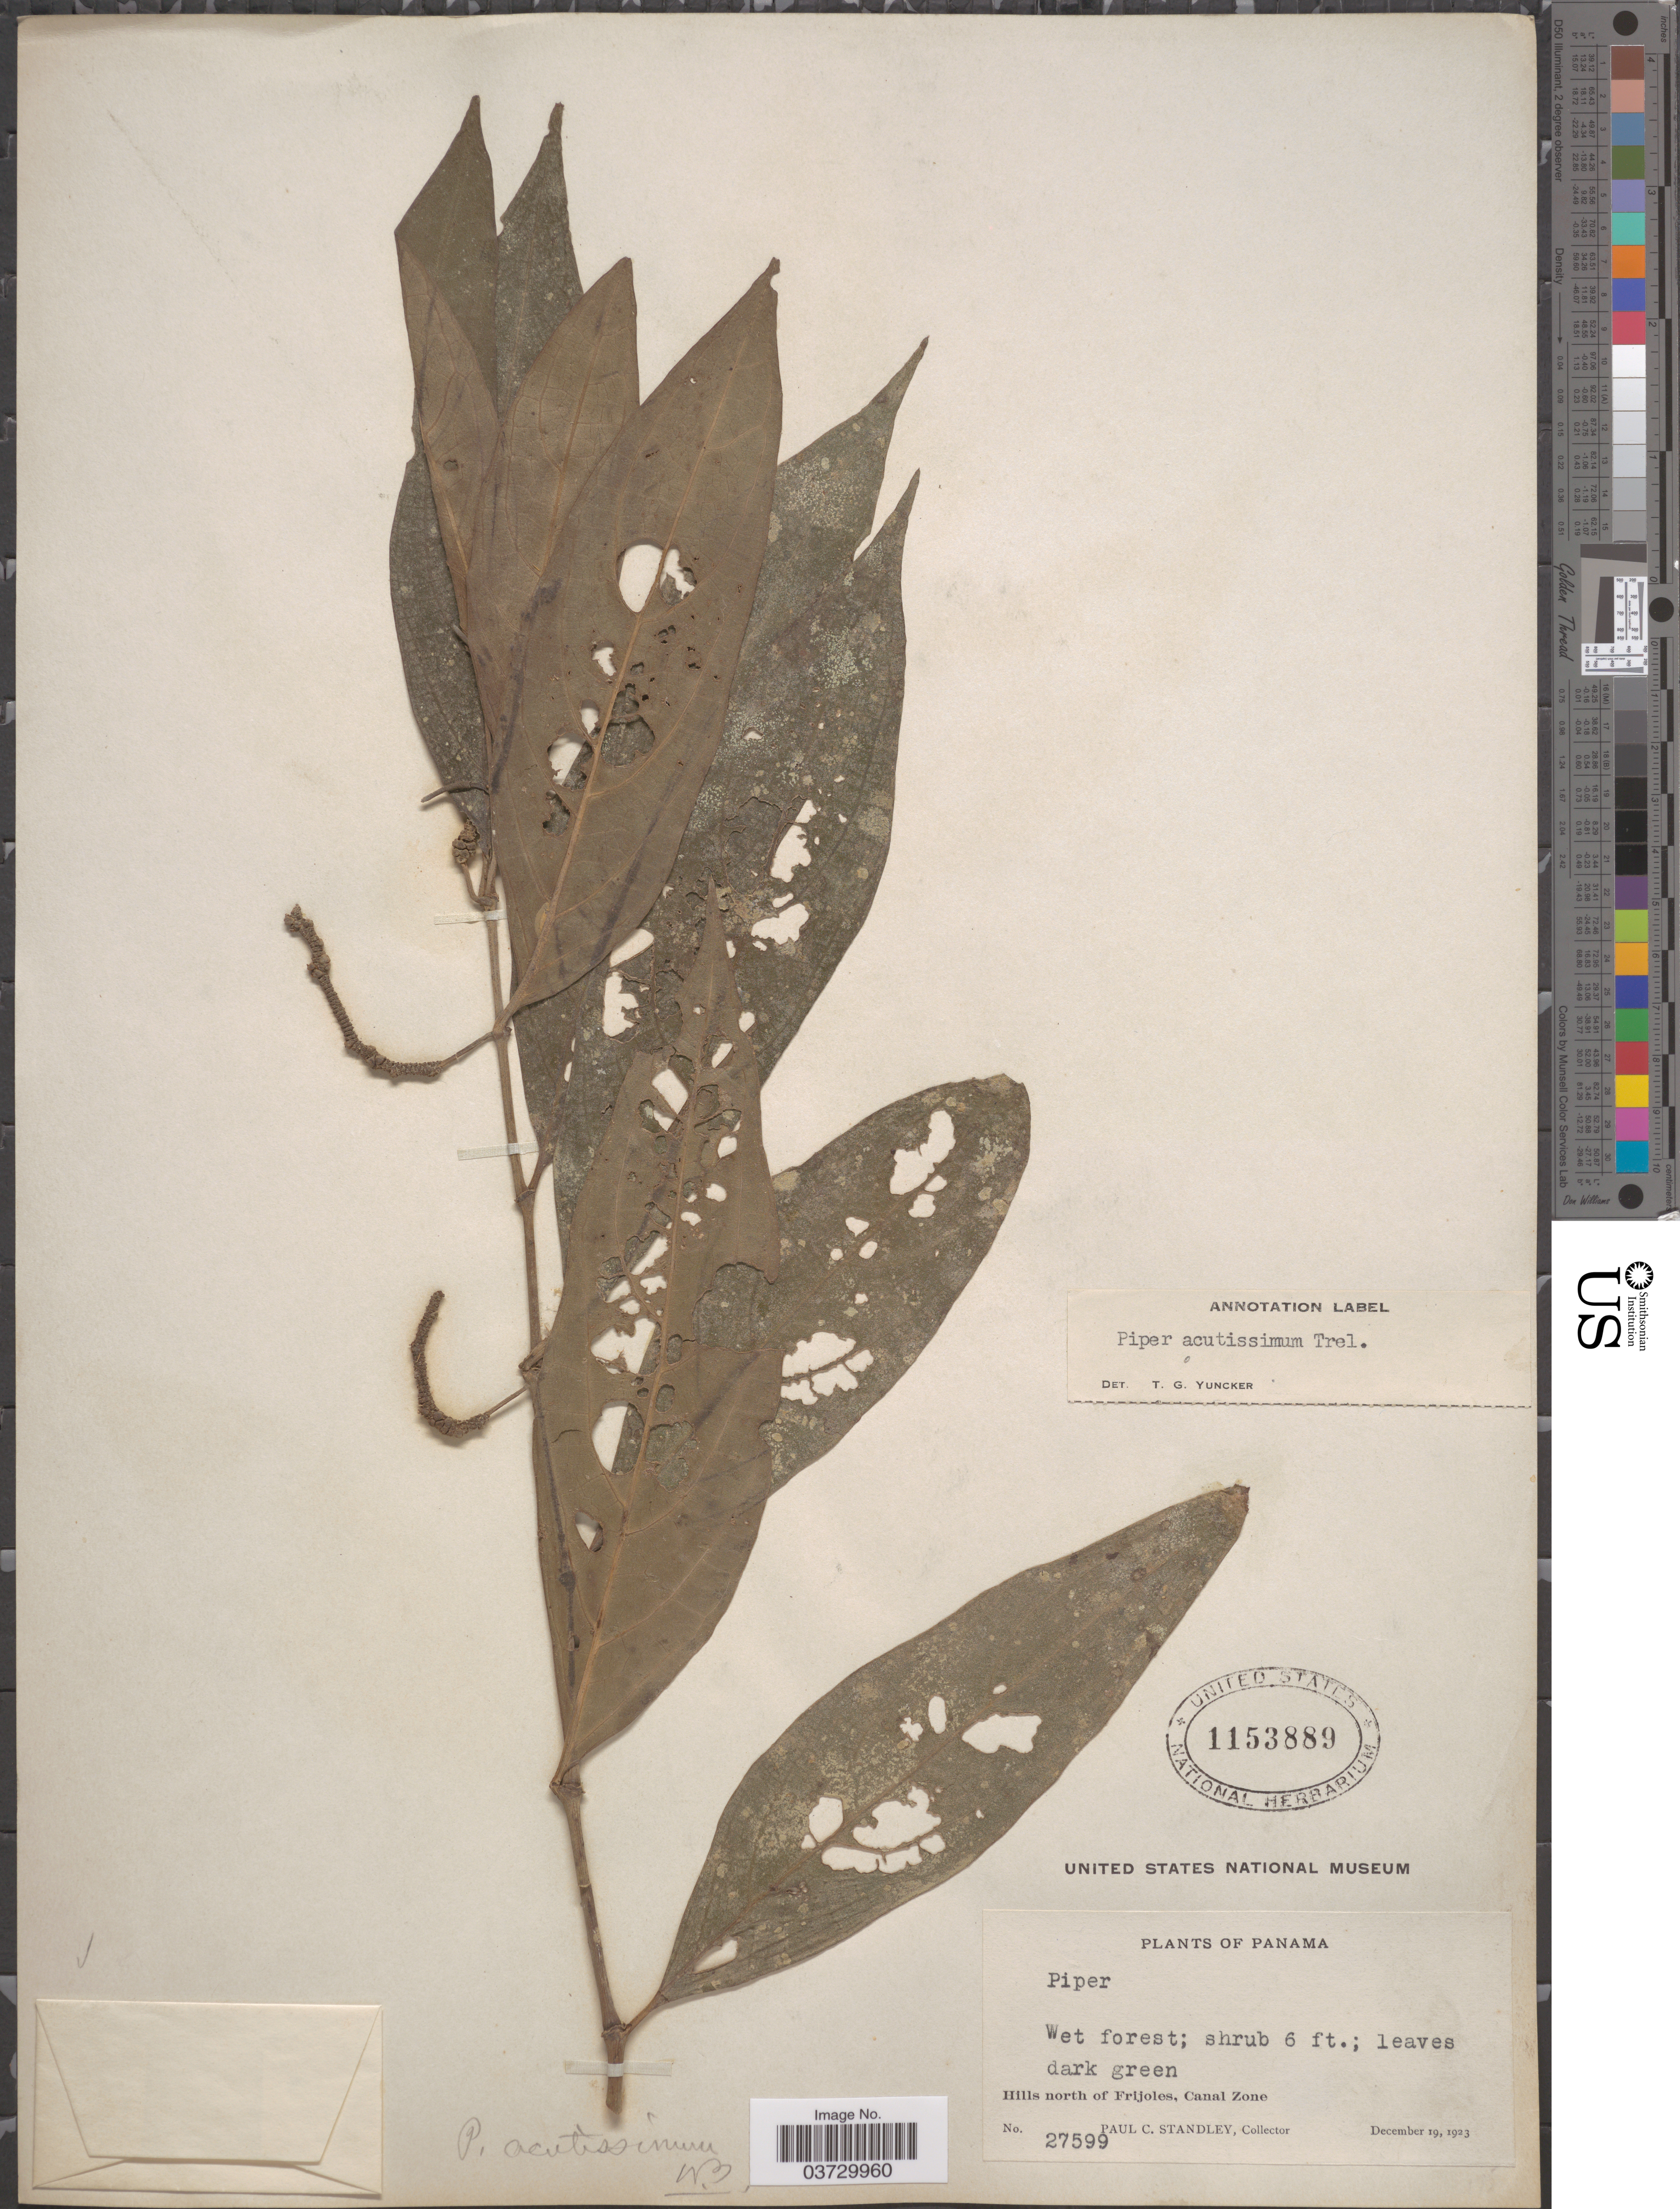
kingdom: Plantae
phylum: Tracheophyta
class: Magnoliopsida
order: Piperales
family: Piperaceae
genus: Piper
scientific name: Piper acutissimum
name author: Trel.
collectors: P. C. Standley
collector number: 27599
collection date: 1923-12-19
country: Panama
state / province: Colón / Panamá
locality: Hills north of Frijoles, Canal Zone.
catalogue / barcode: US 1153889